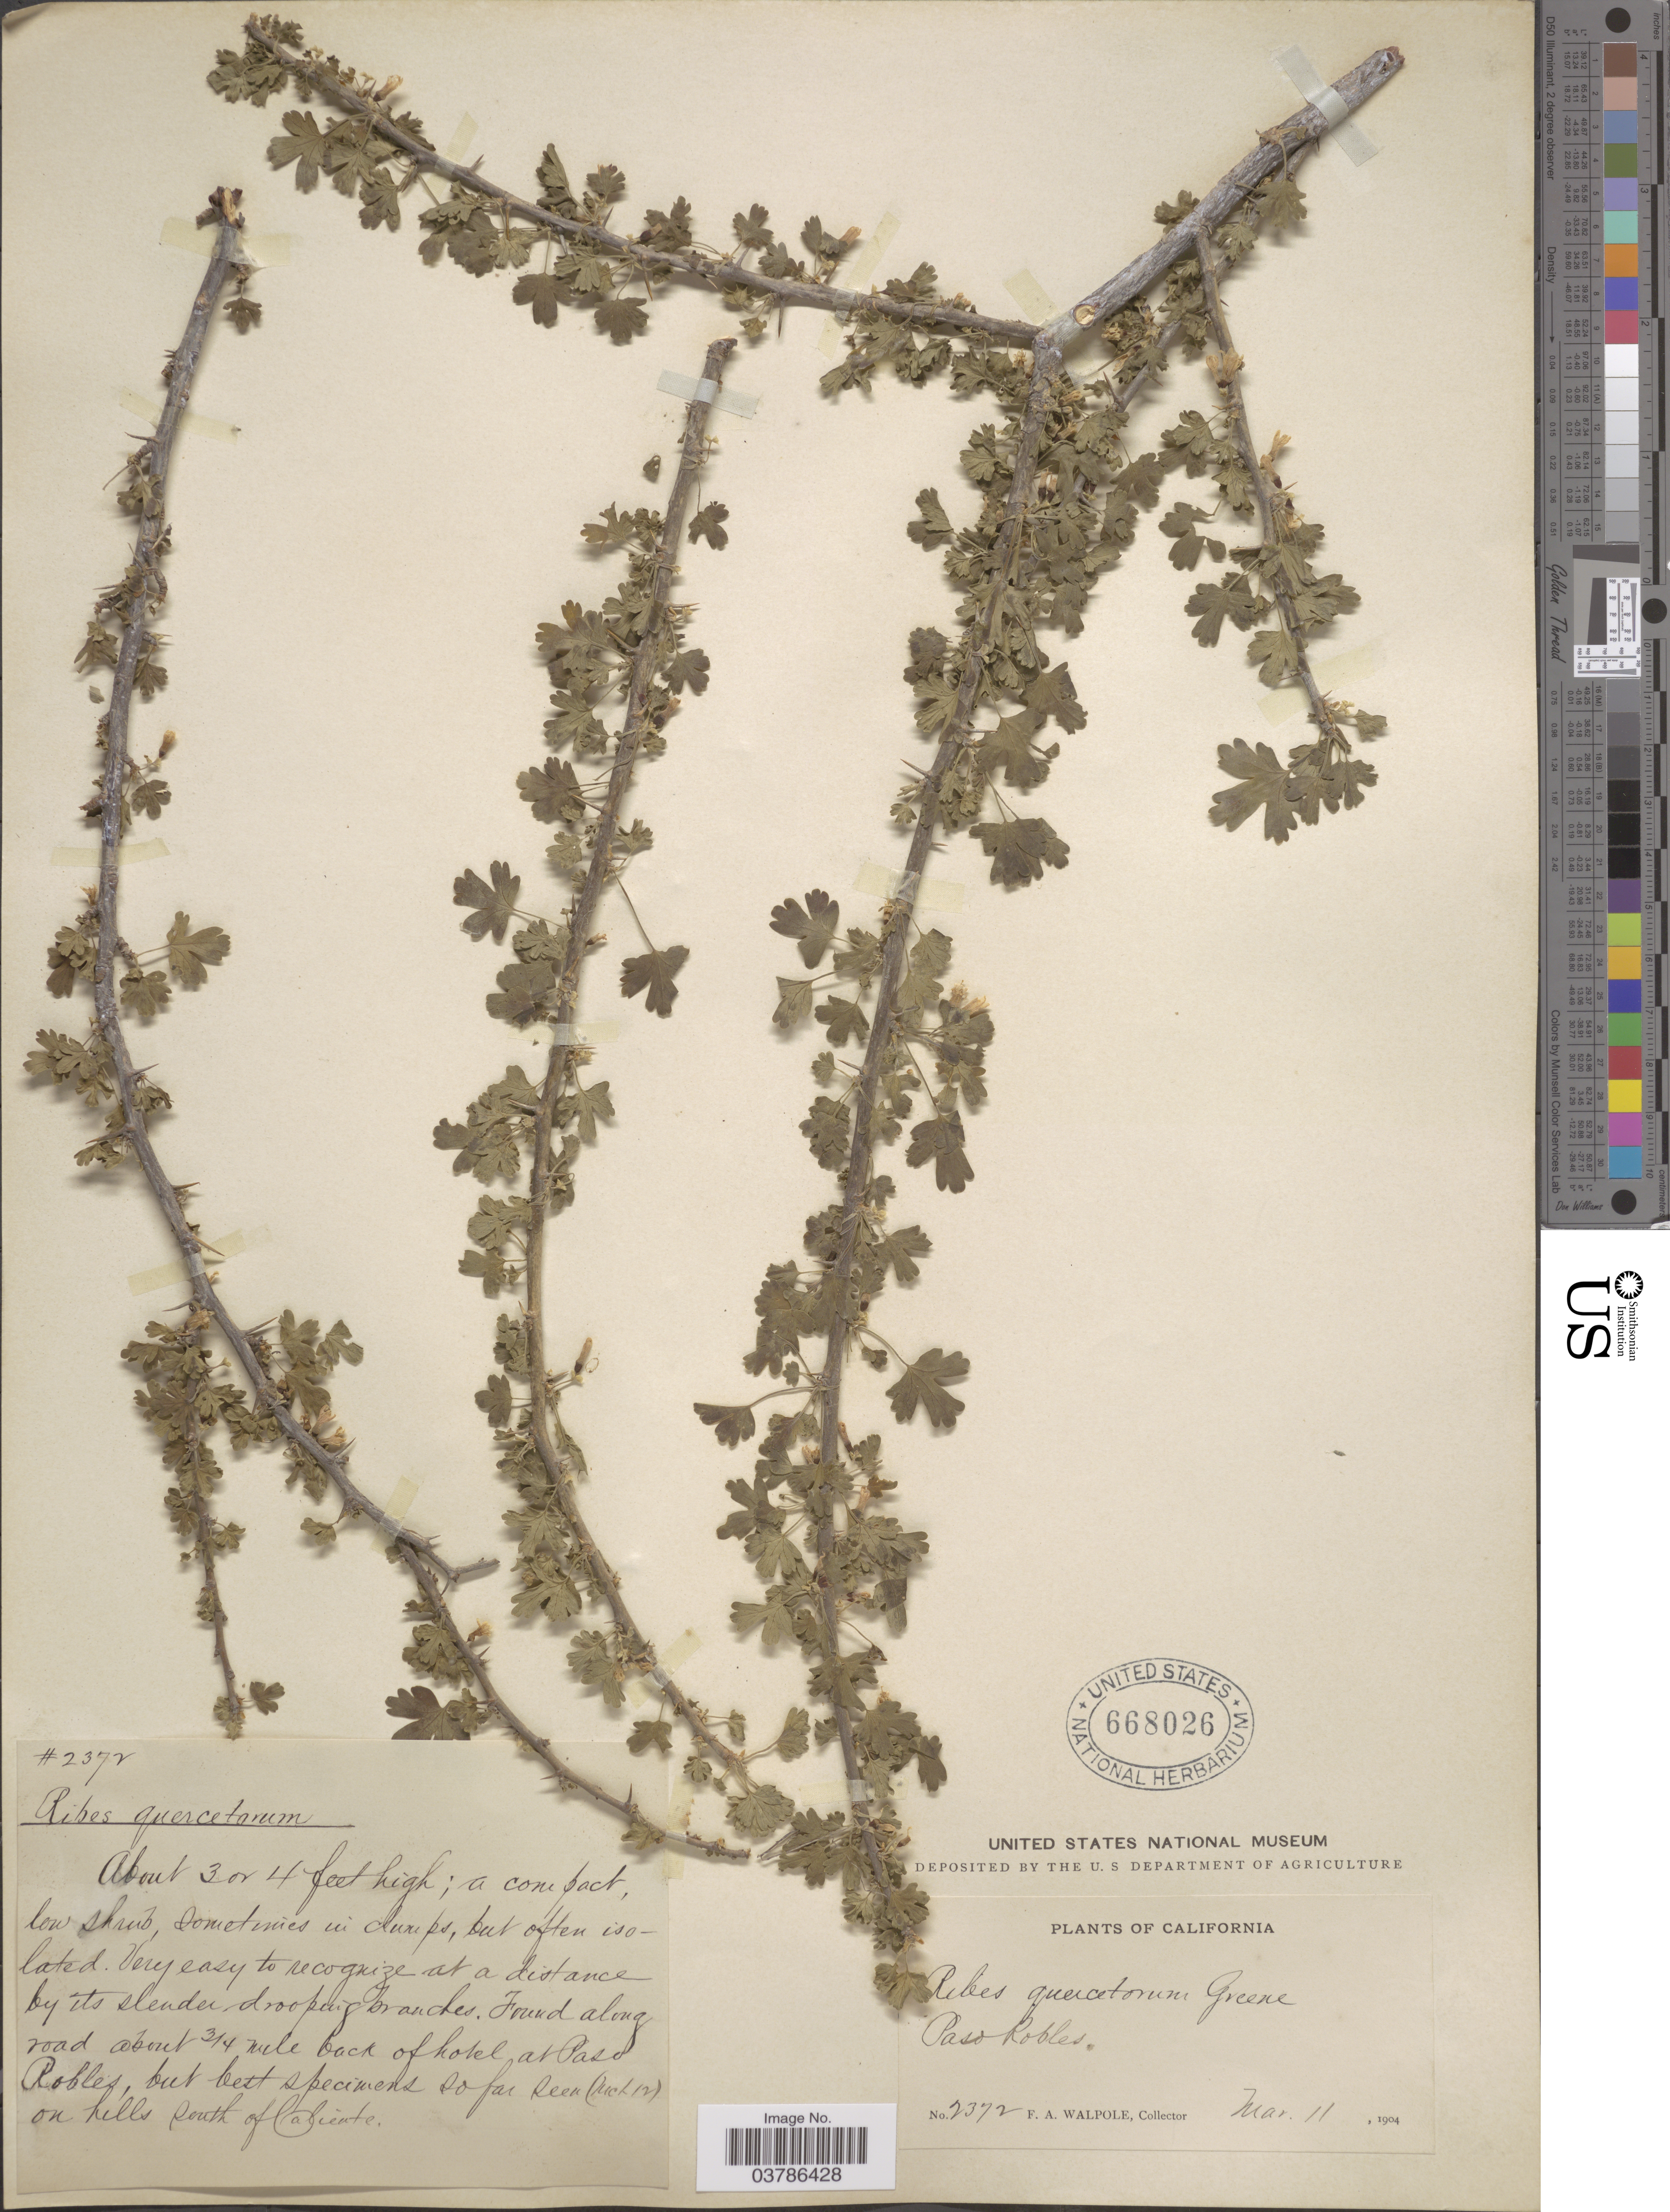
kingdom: Plantae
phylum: Tracheophyta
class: Magnoliopsida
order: Saxifragales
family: Grossulariaceae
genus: Ribes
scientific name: Ribes quercetorum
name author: Greene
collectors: F. Walpole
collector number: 2372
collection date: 1904-03-11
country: United States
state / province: California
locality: Along road about 3/4 mile back of hotel at Paso Robles, on hills south of Caliente. Paso Robles.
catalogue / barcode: US 668026